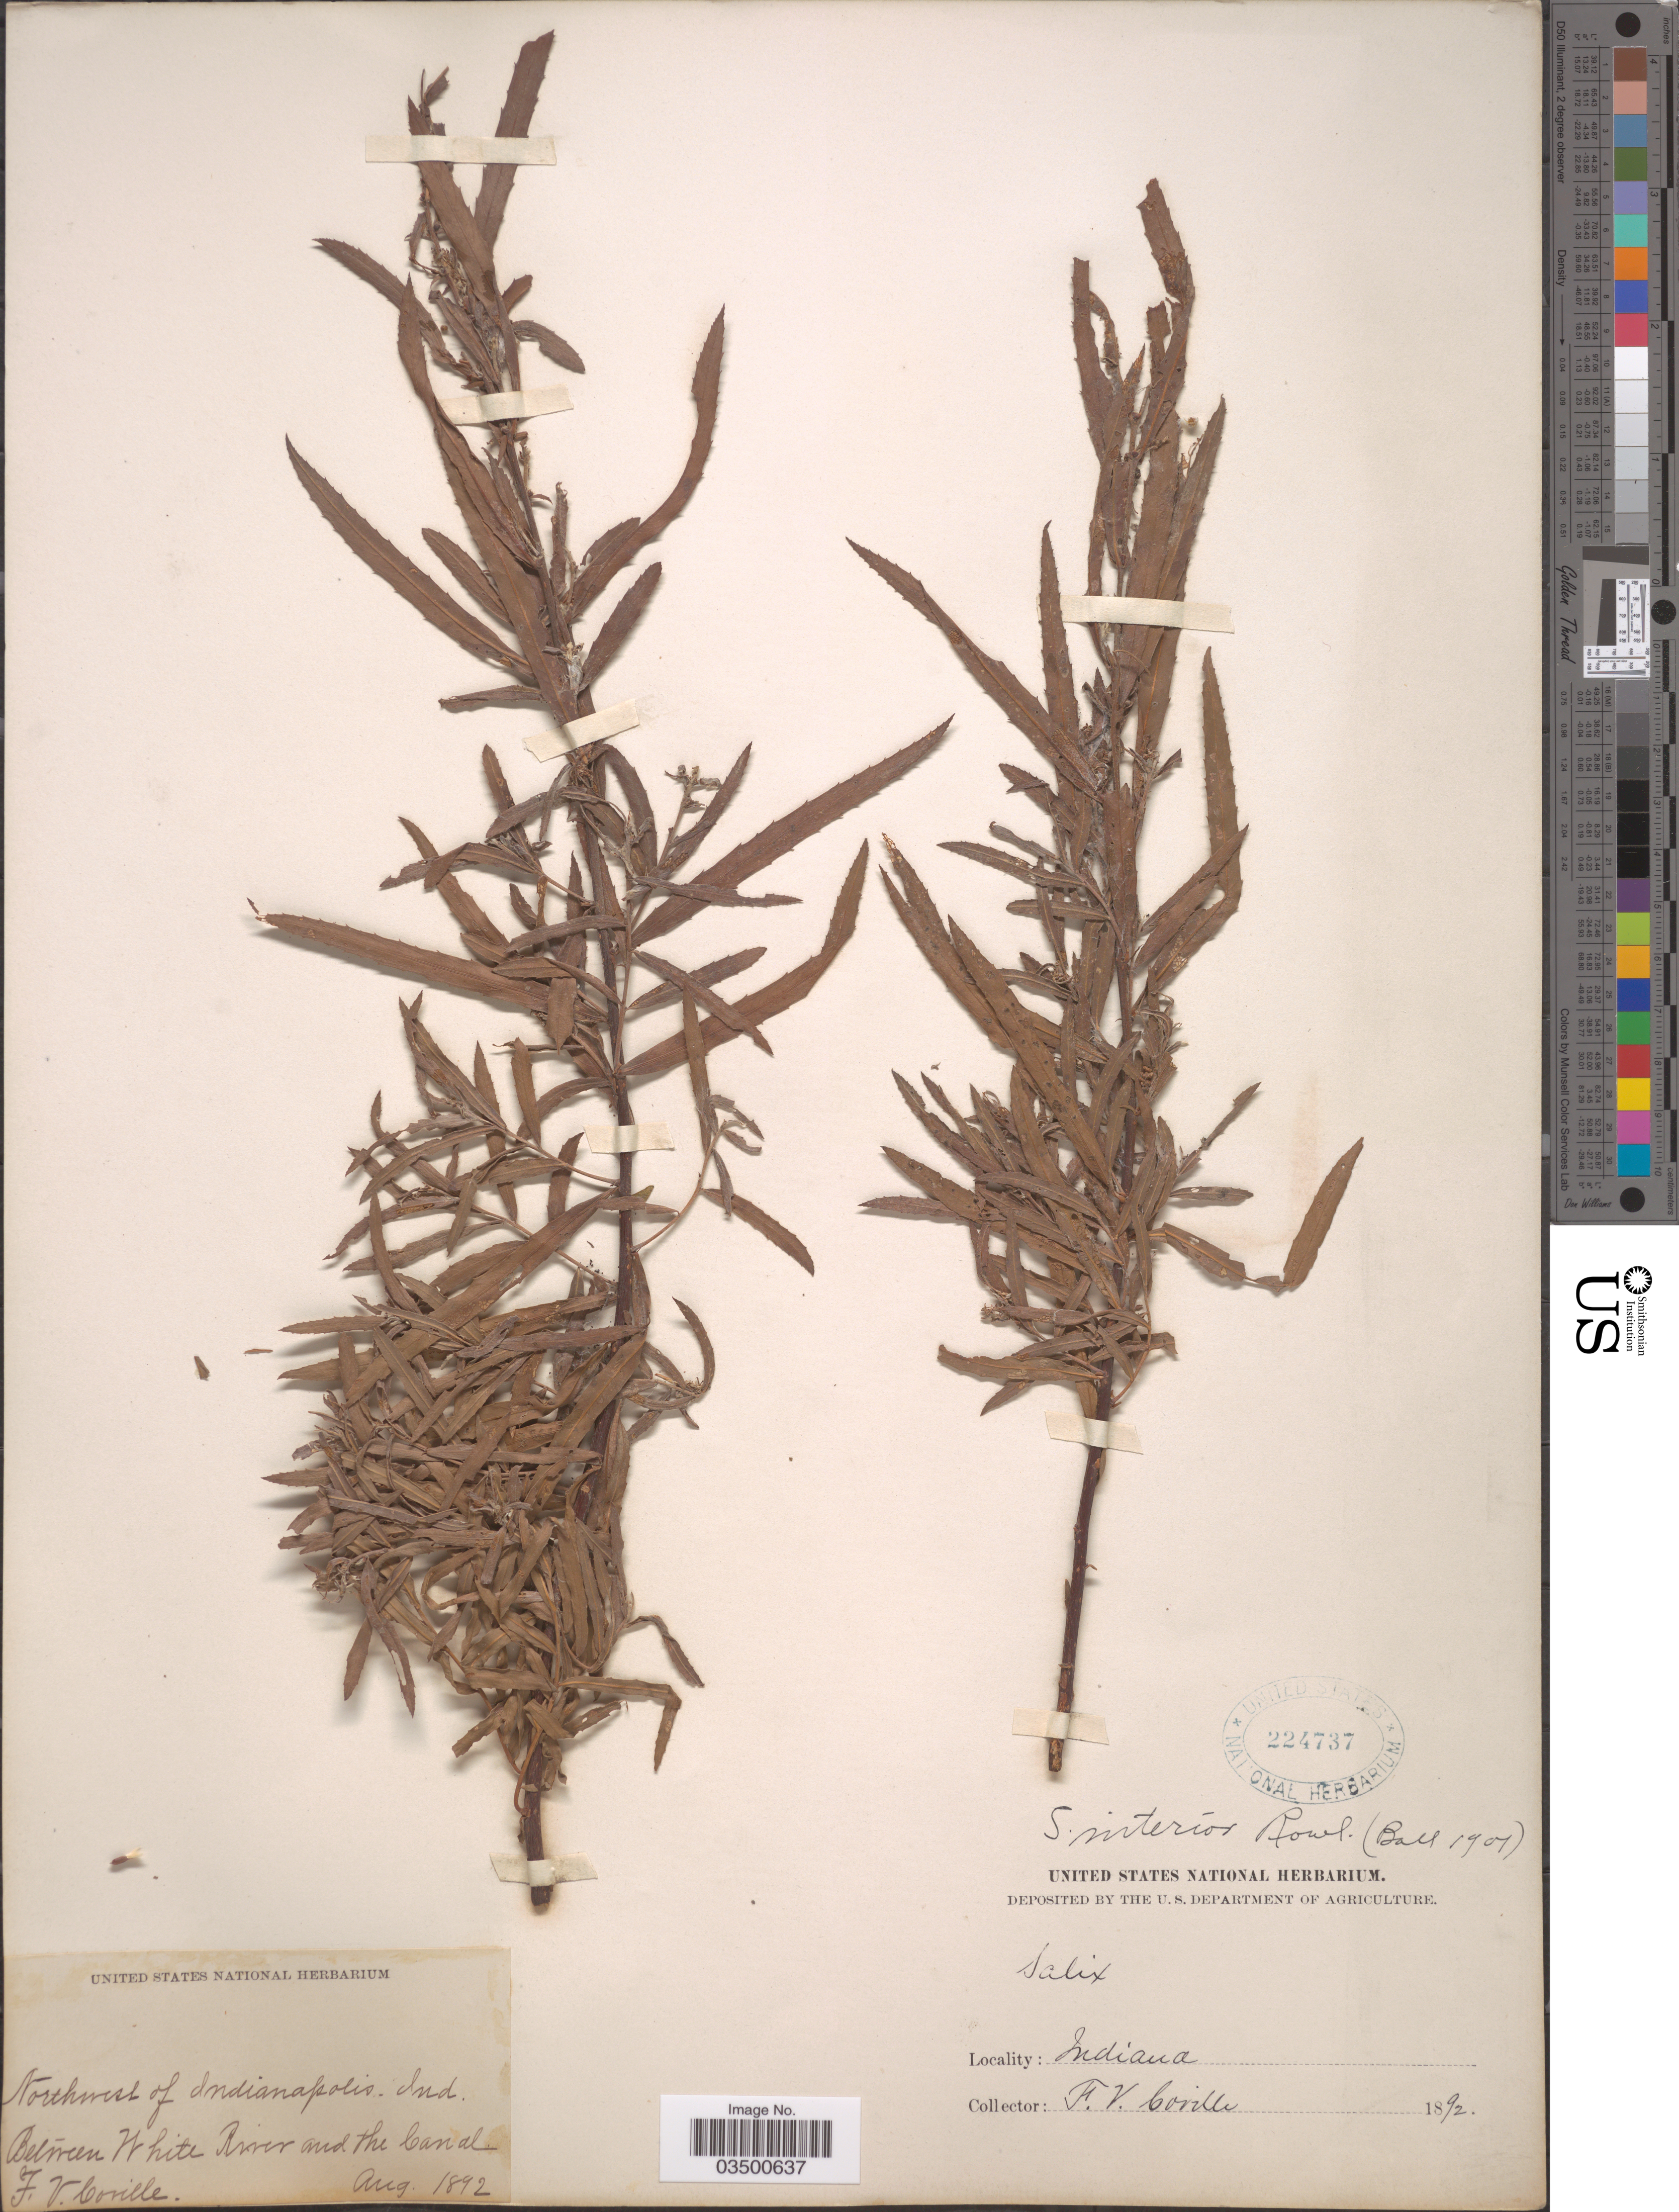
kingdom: Plantae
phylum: Tracheophyta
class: Magnoliopsida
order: Malpighiales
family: Salicaceae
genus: Salix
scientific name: Salix interior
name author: Rowlee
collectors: F. V. Coville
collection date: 1892-08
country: United States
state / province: Indiana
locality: Between White River and the Canal.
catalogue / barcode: US 224737